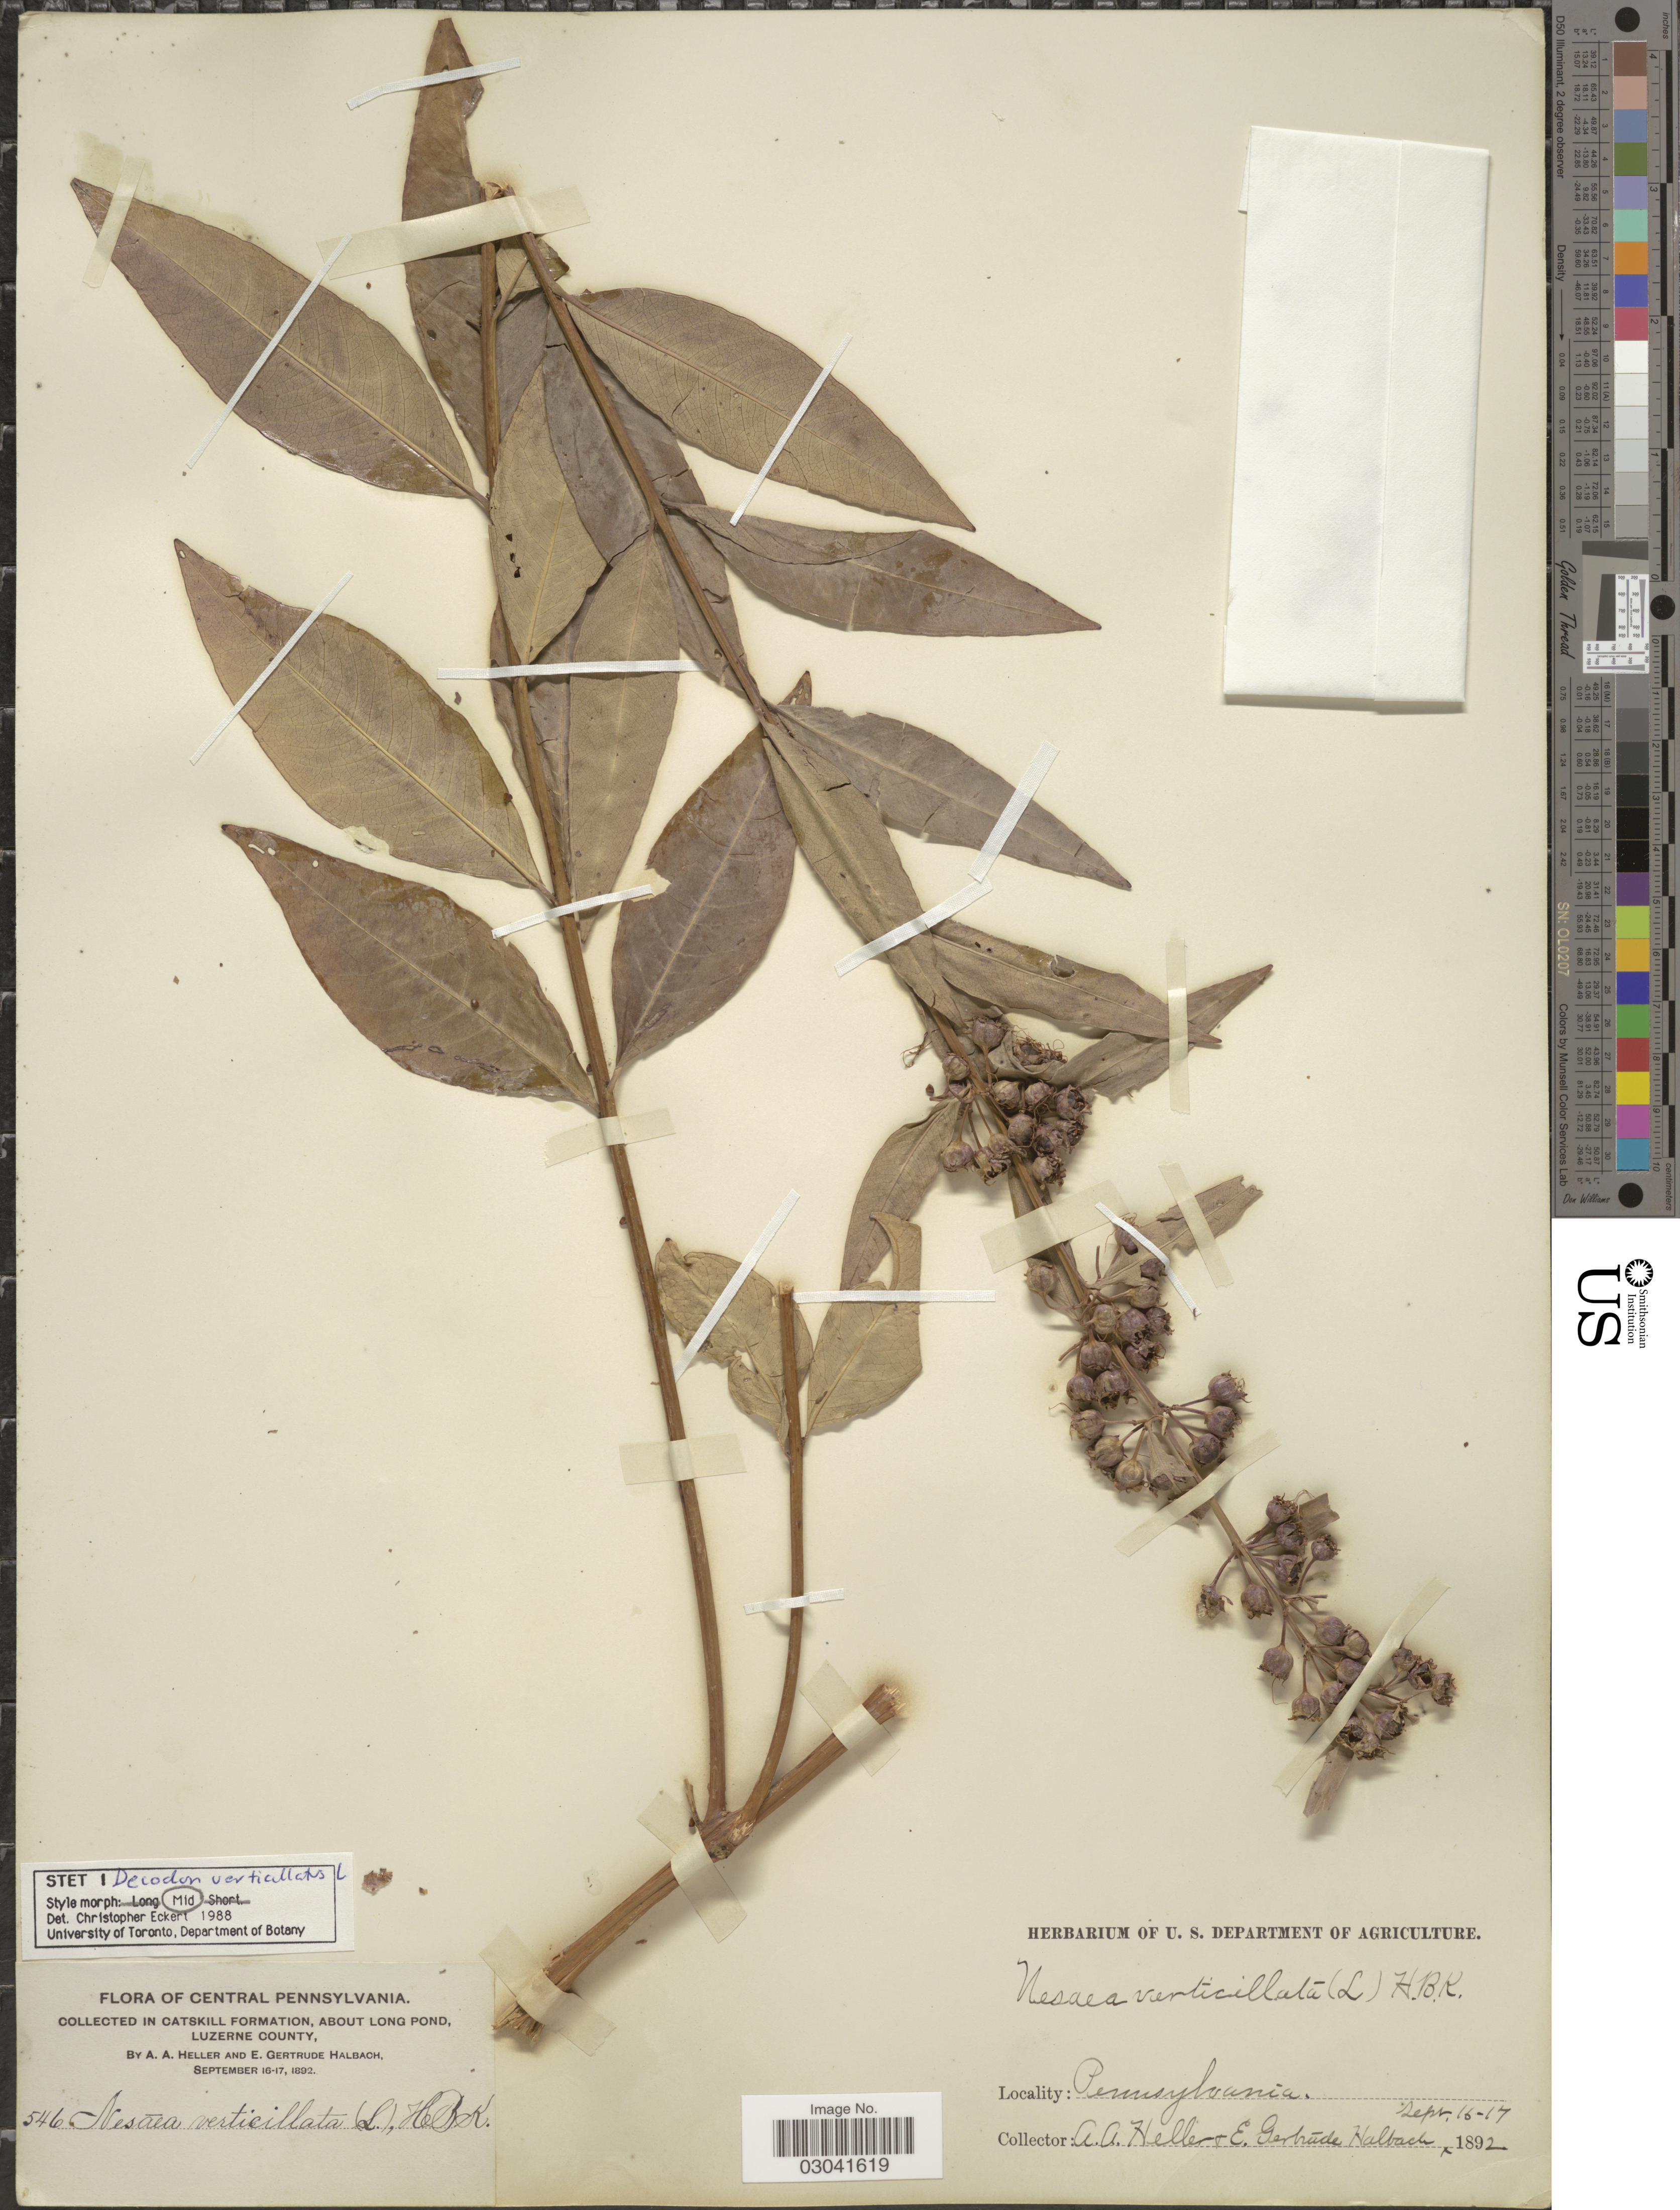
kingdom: Plantae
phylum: Tracheophyta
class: Magnoliopsida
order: Myrtales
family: Lythraceae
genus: Decodon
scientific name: Decodon verticillatus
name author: (L.) Elliott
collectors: A. A. Heller & E. G. Halbach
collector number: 546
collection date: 1892-09-16/1892-09-17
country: United States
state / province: Pennsylvania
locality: Central Pennsylvania. Collected in Catskill Formation, about Long Pond, Luzerne County.